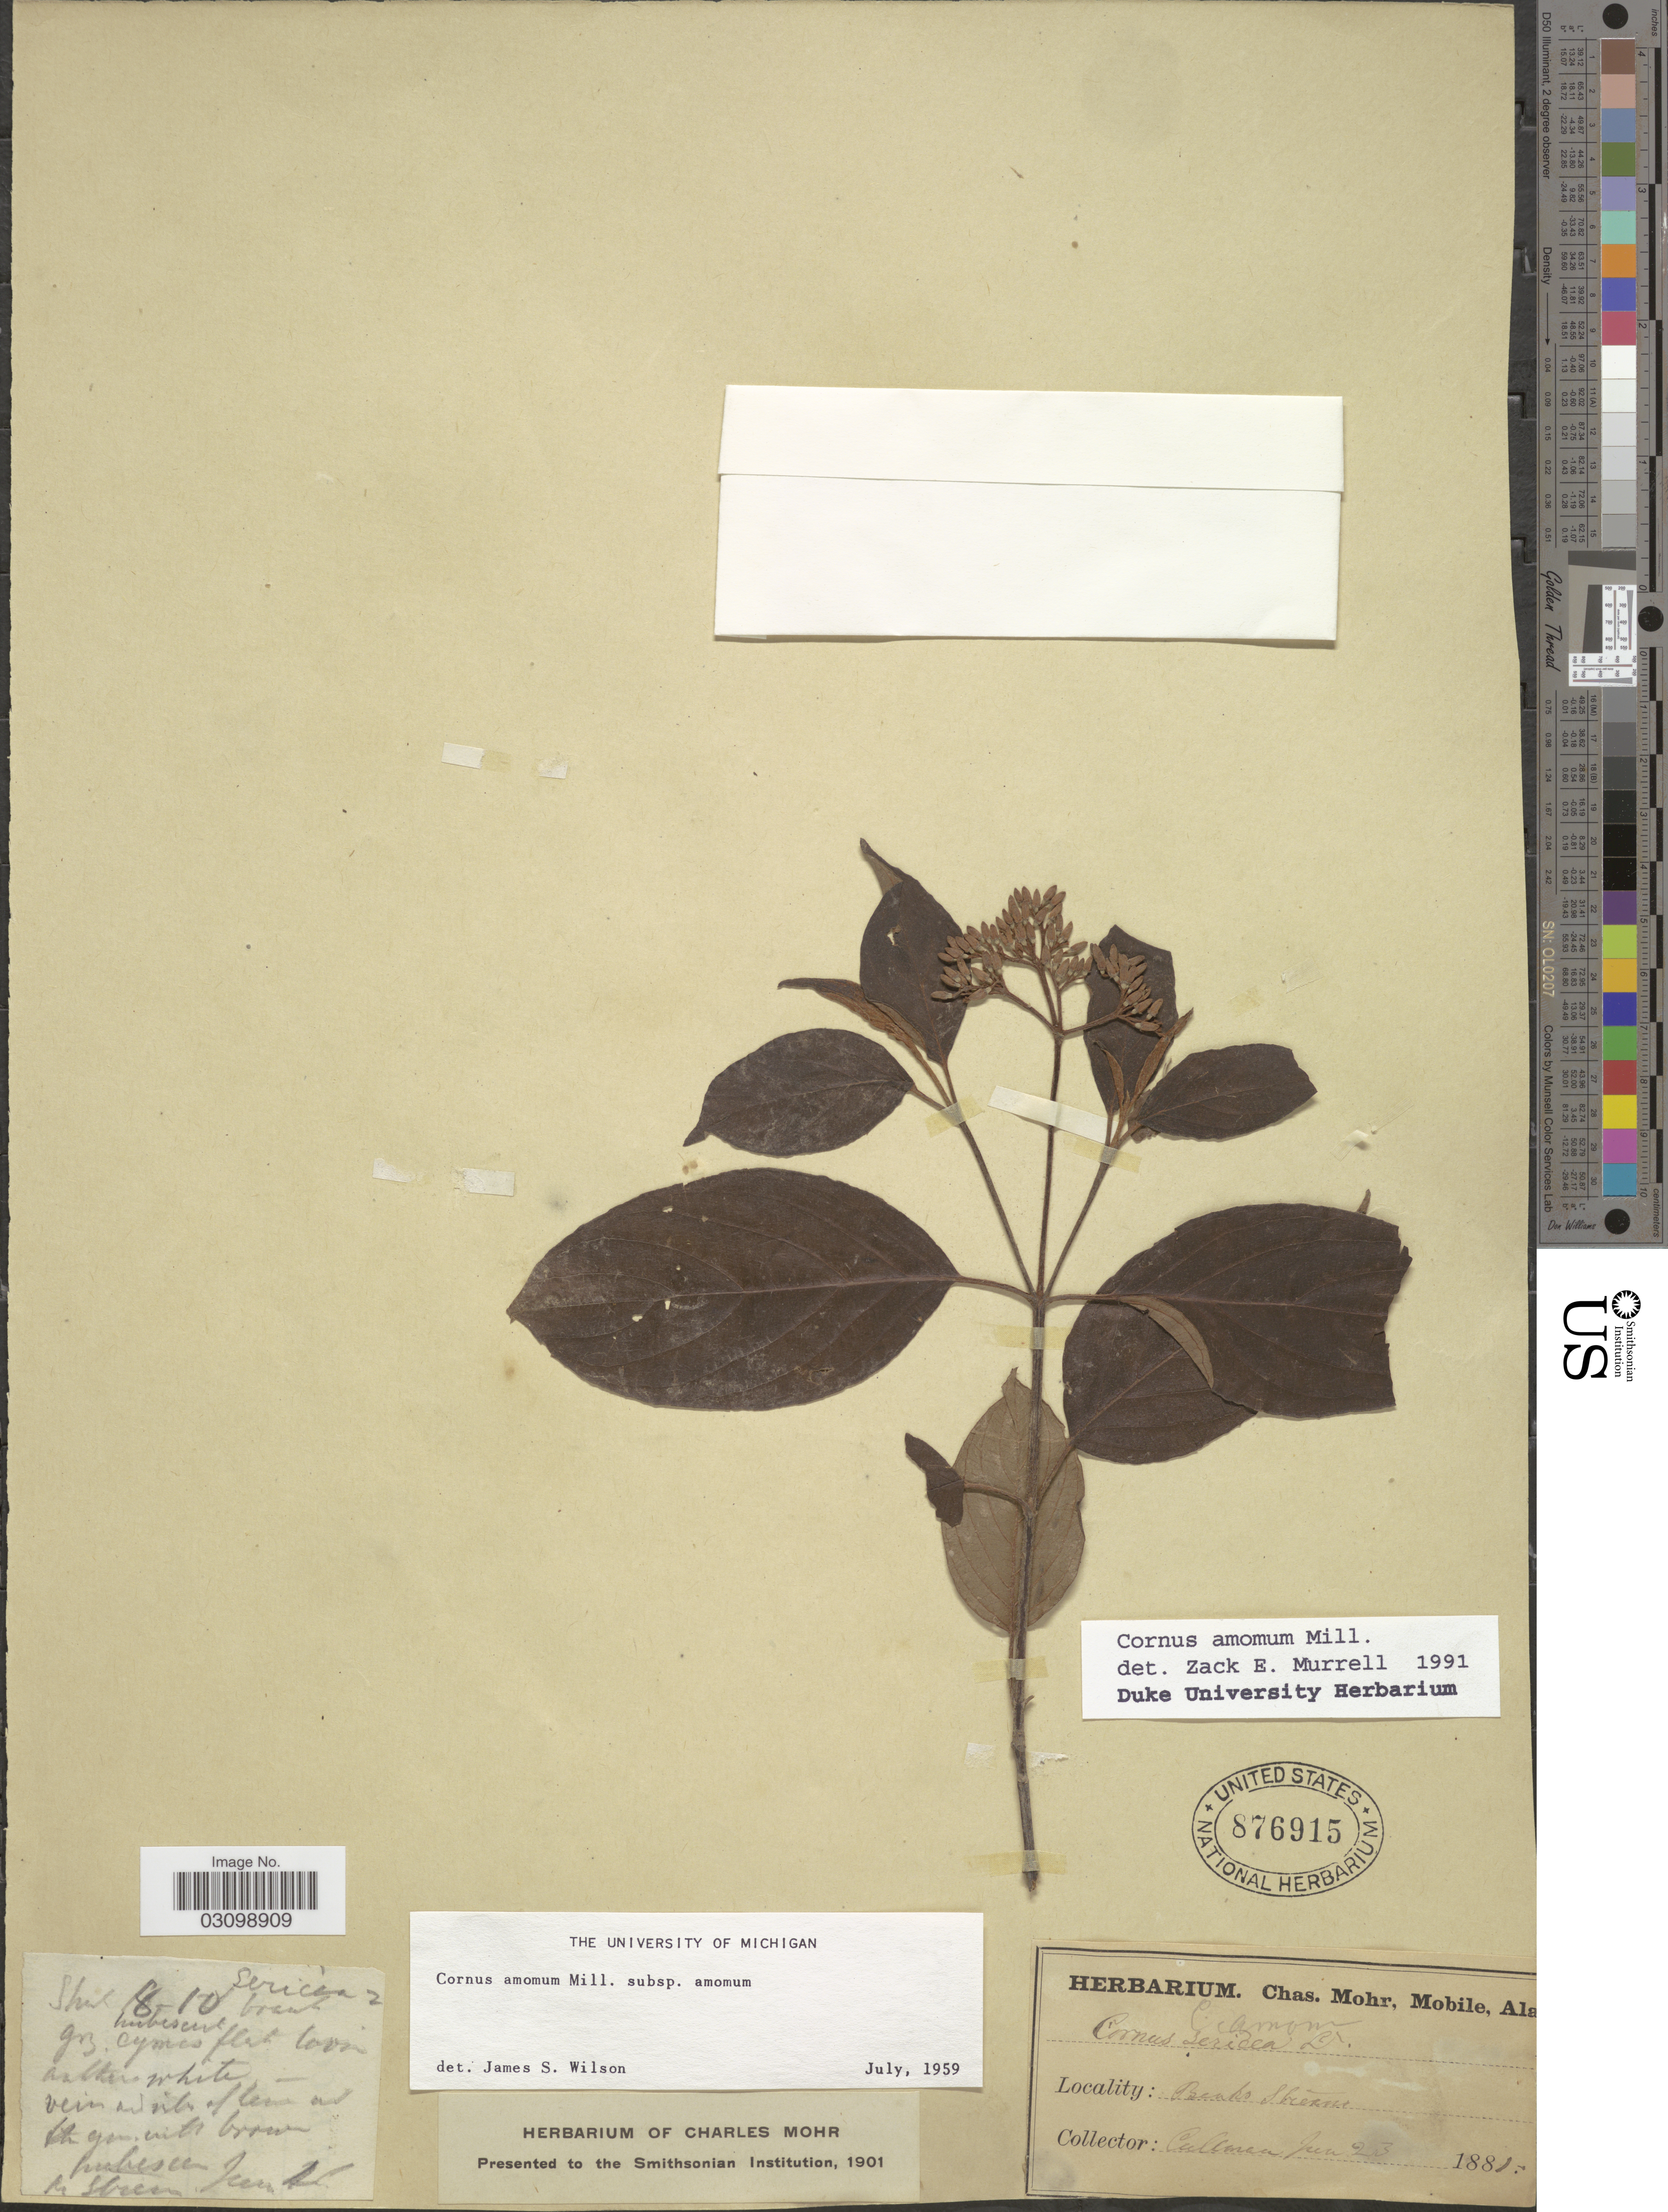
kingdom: Plantae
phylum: Tracheophyta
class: Magnoliopsida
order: Cornales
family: Cornaceae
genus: Cornus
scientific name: Cornus amomum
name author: Mill.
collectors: Pullman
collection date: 1881-06-23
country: United States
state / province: Alabama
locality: Banks streams.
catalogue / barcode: US 876915